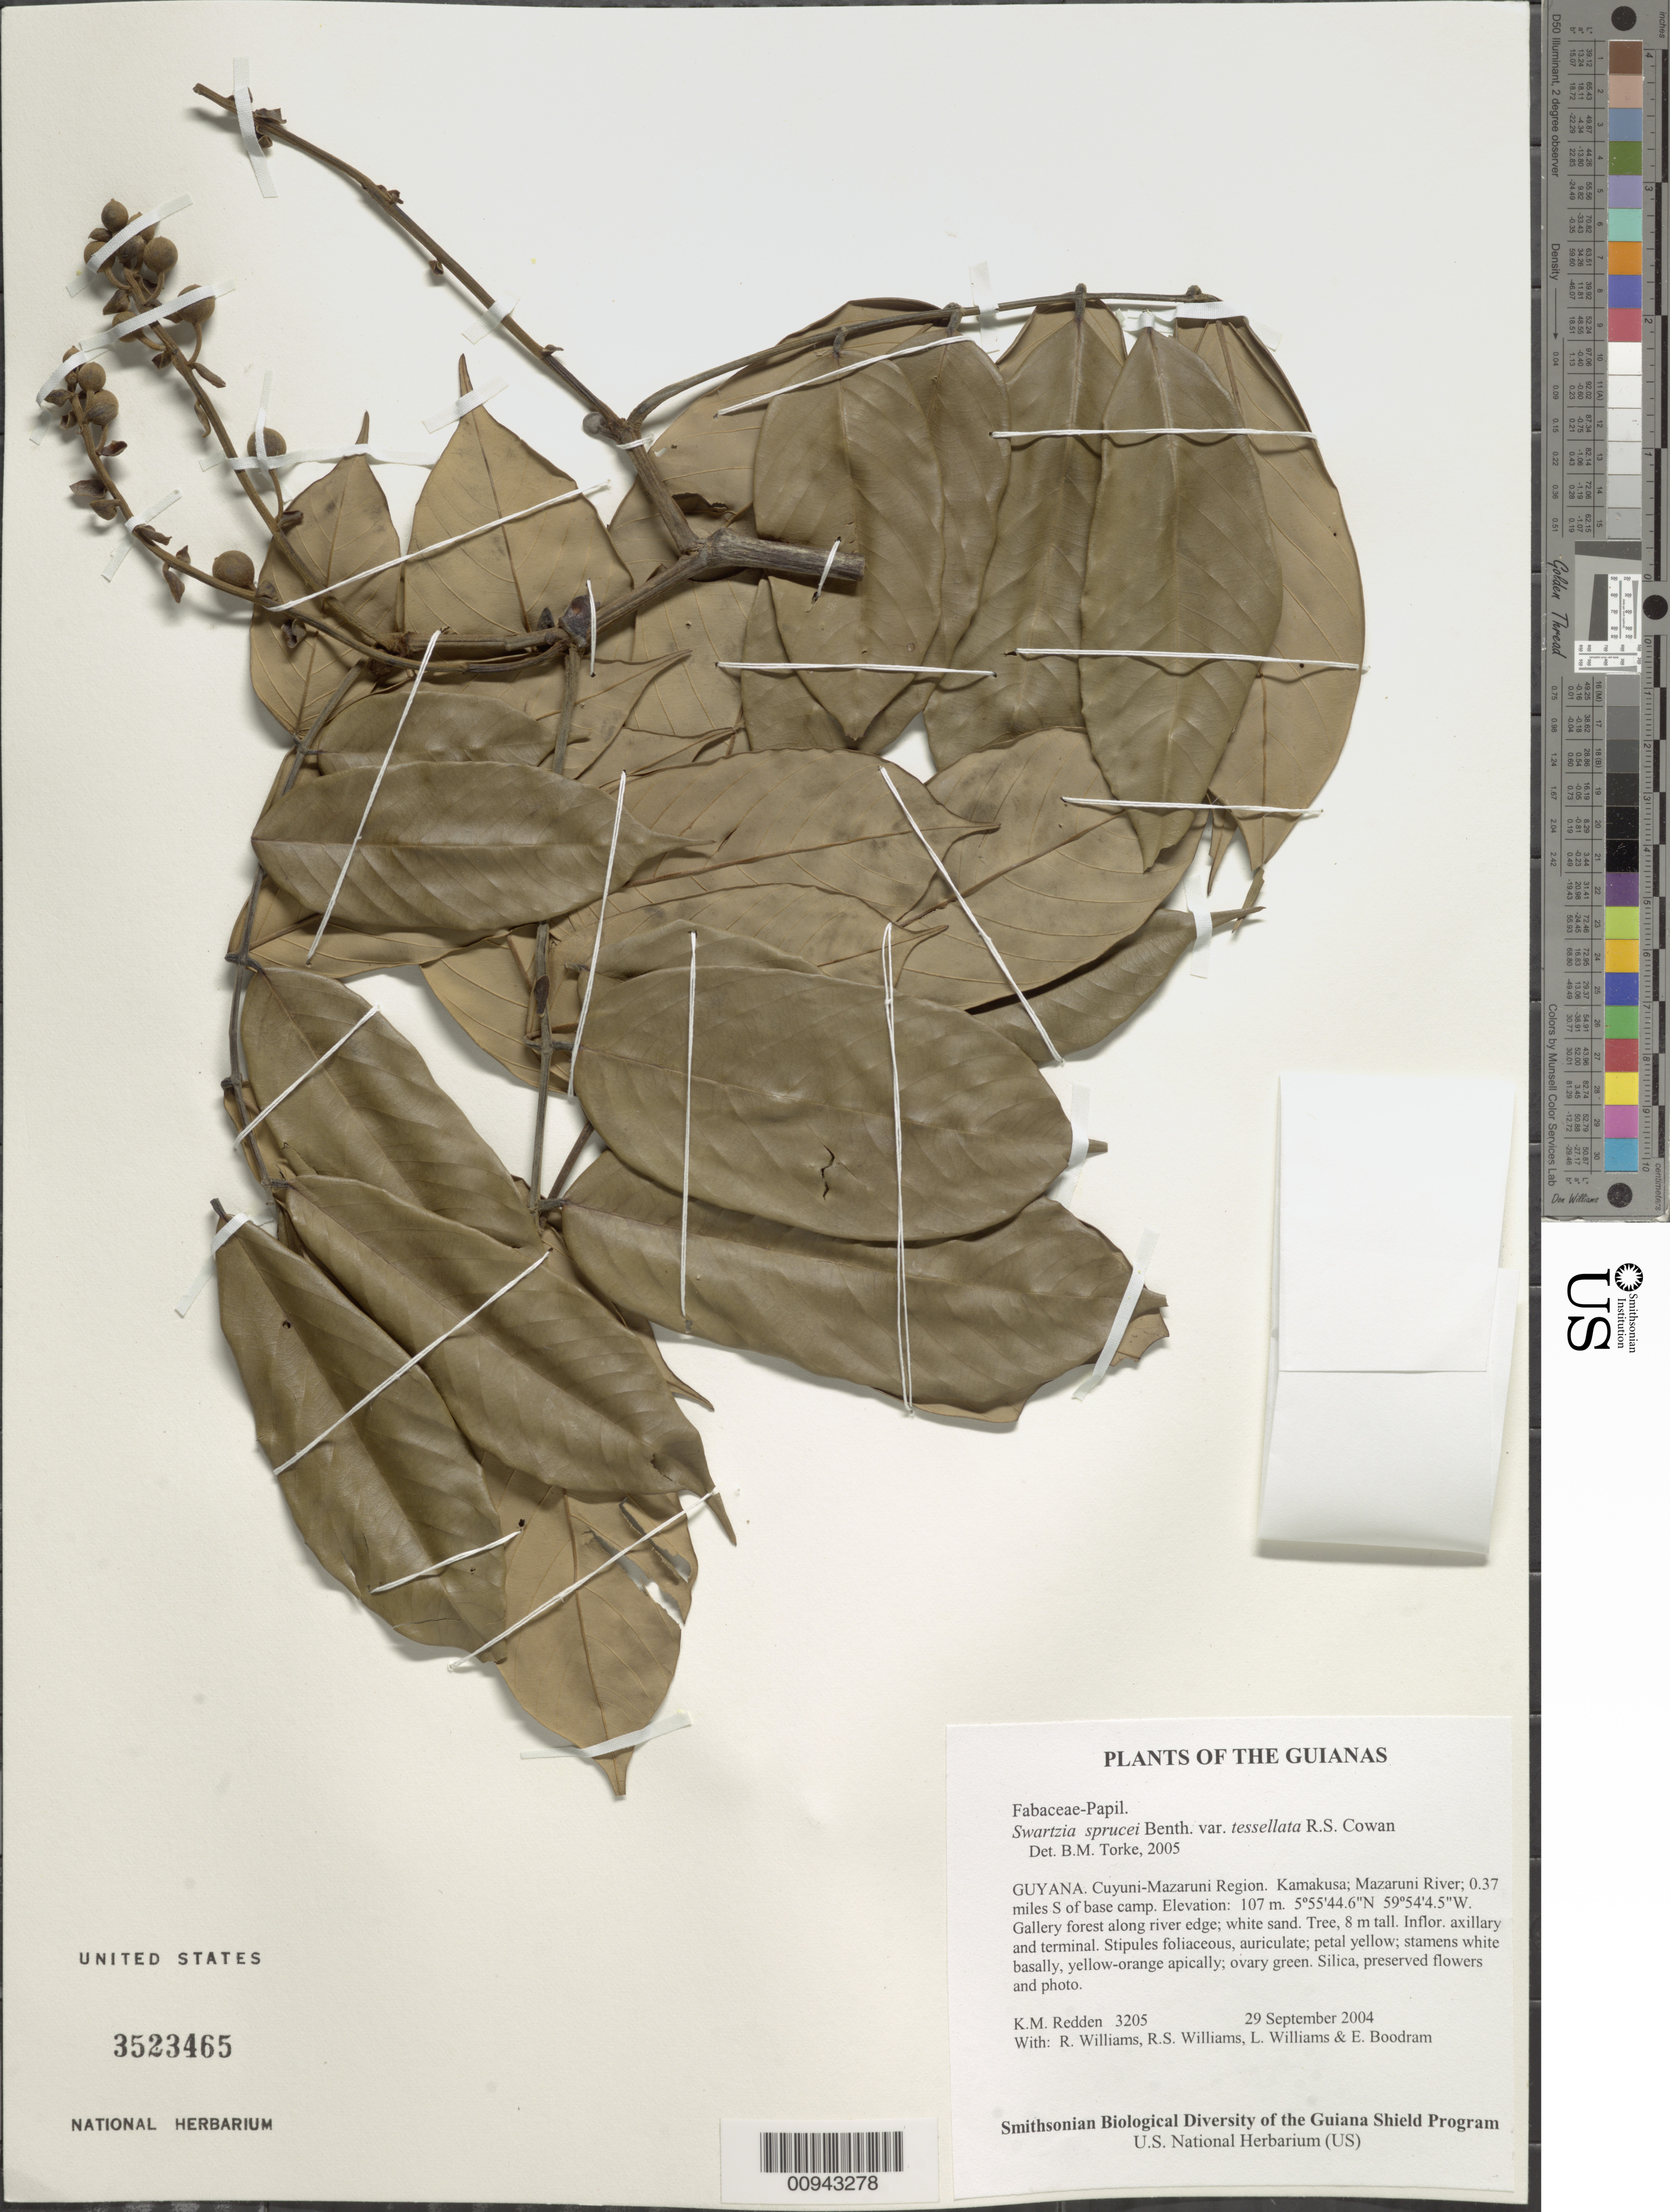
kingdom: Plantae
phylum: Tracheophyta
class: Magnoliopsida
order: Fabales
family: Fabaceae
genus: Swartzia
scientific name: Swartzia sprucei var. tessellata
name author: R.S. Cowan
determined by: Torke, B. M., (MO)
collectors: K. M. Redden, R. Williams, R. S. Williams, L. Williams & E. Boodram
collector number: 3205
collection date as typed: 29 September 2004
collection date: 2004-09-29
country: Guyana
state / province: Cuyuni-Mazaruni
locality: Kamakusa; Mazaruni River; 0.37 miles S of base camp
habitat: Gallery forest along river edge; white sand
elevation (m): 107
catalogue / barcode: US 3523465